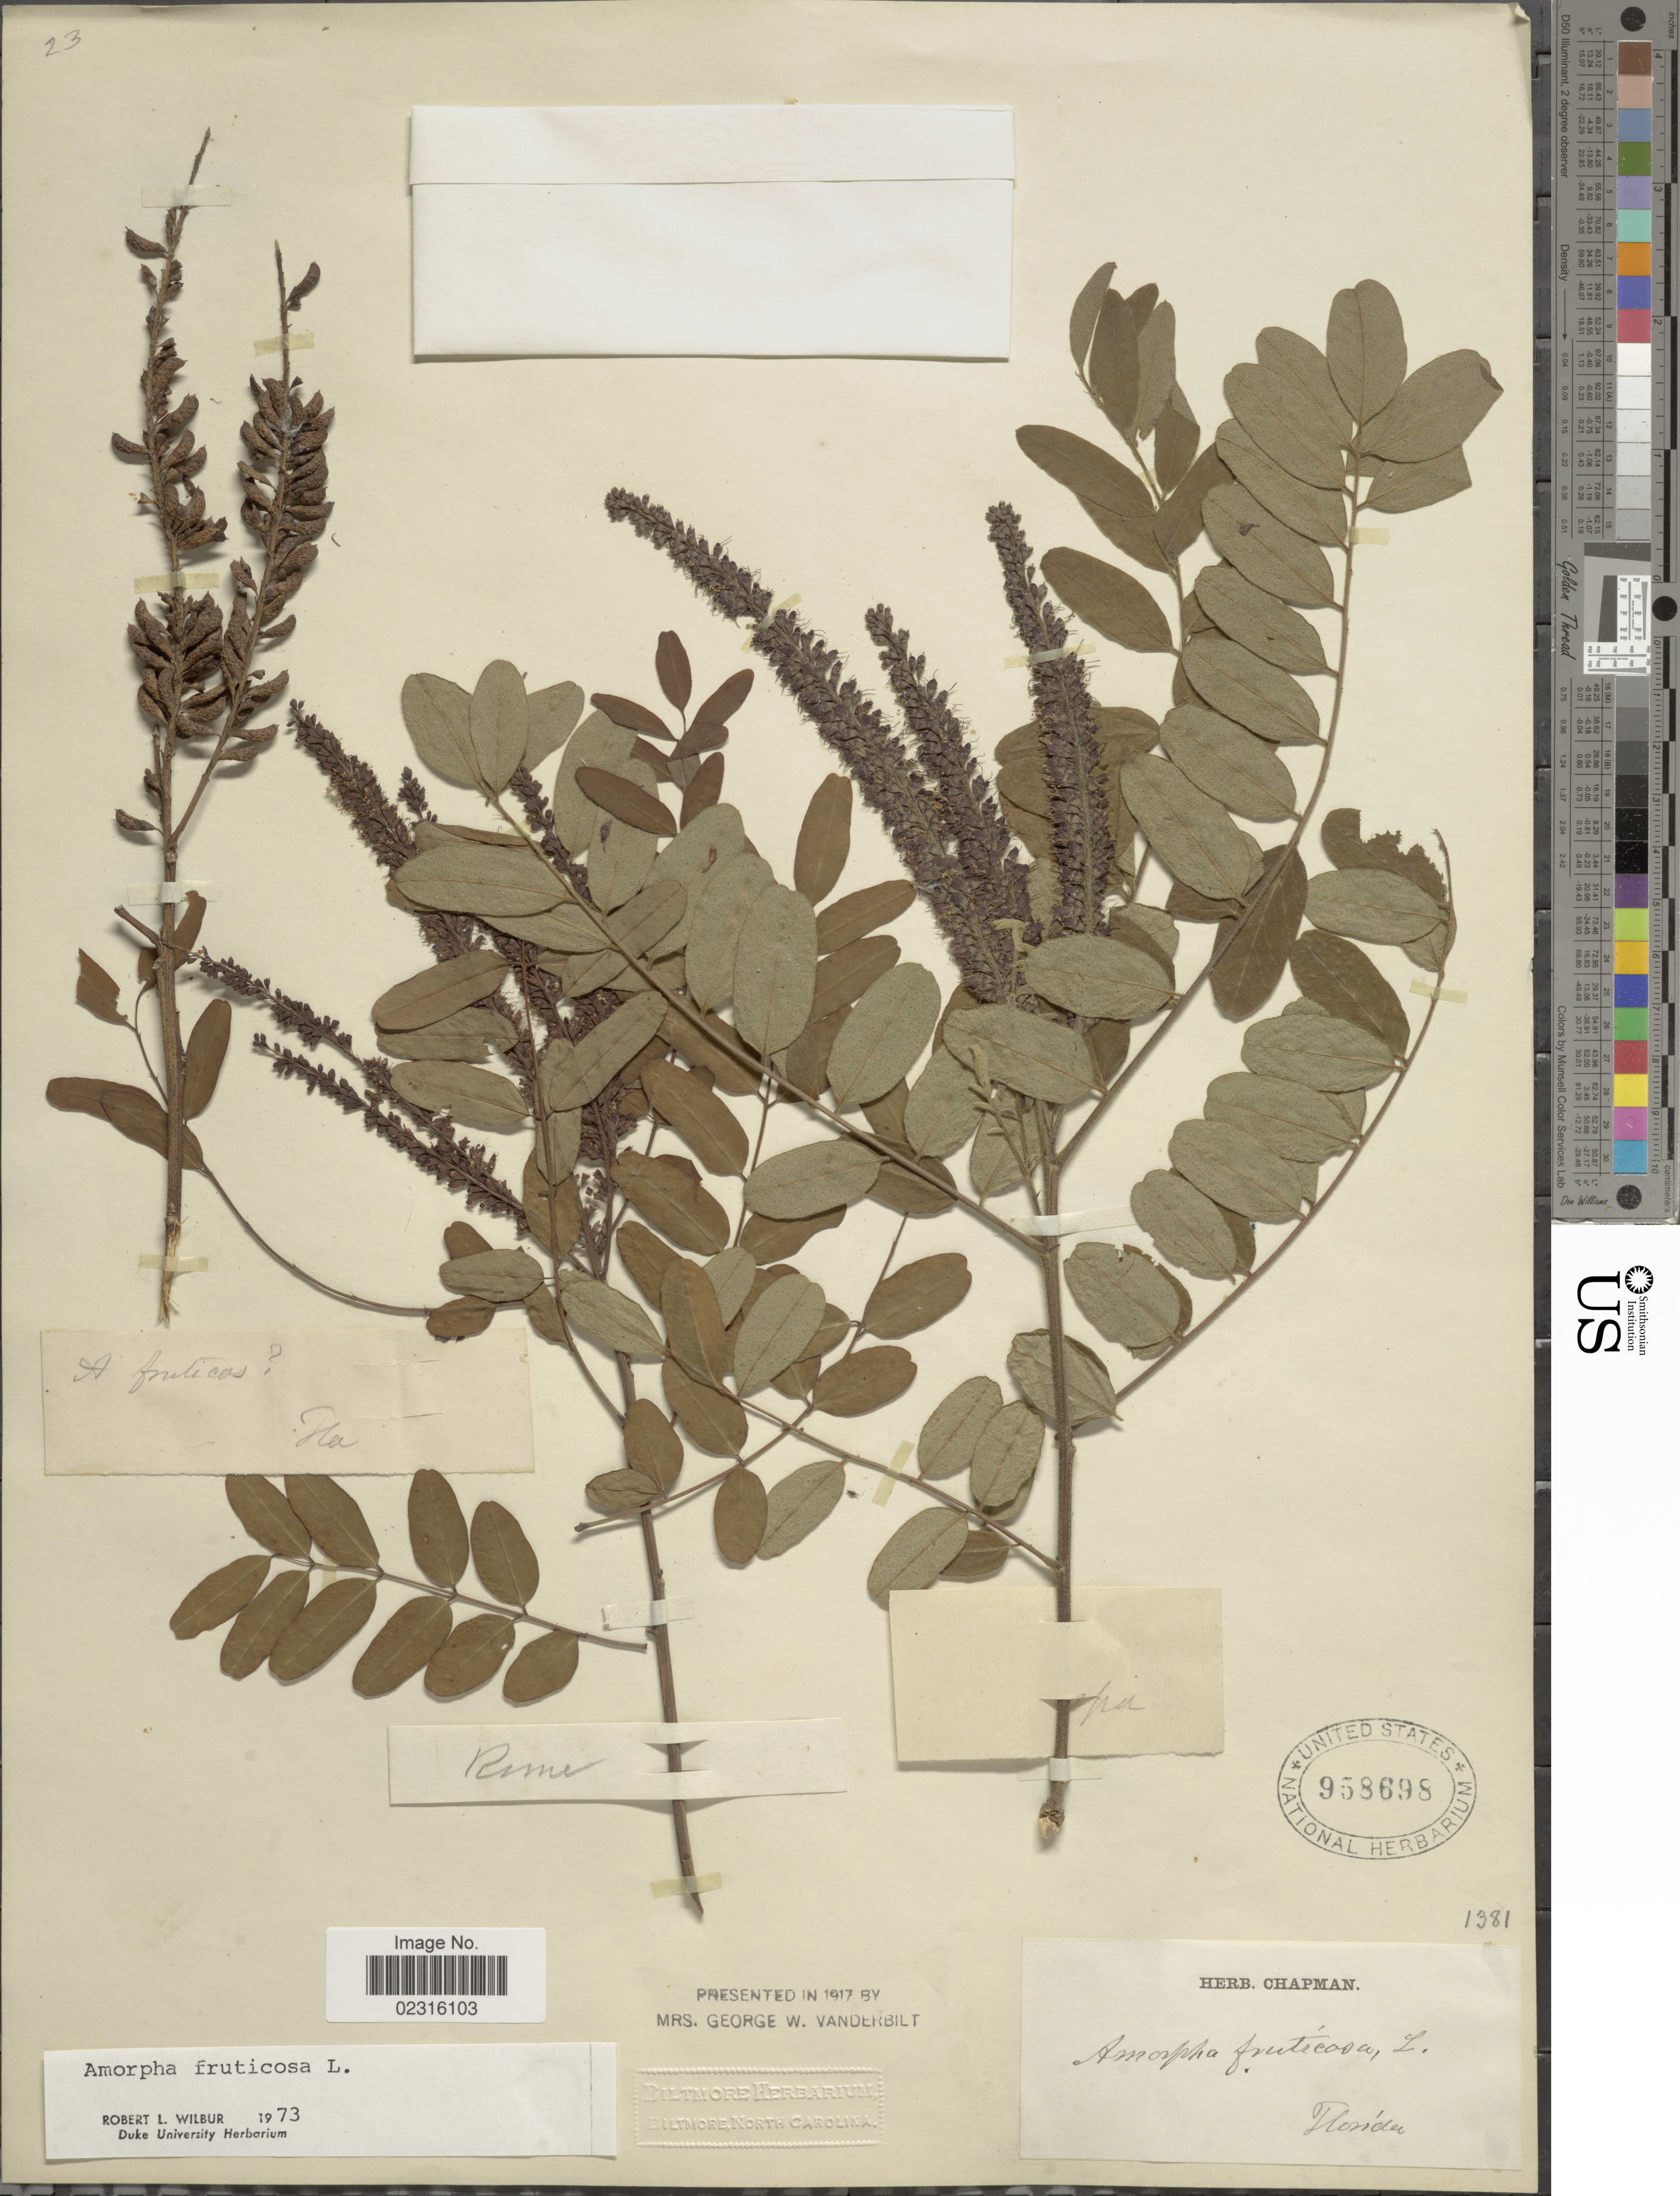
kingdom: Plantae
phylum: Tracheophyta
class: Magnoliopsida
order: Fabales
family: Fabaceae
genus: Amorpha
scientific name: Amorpha fruticosa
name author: L.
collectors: ex herb. Chapman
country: United States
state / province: Florida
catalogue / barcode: US 958698